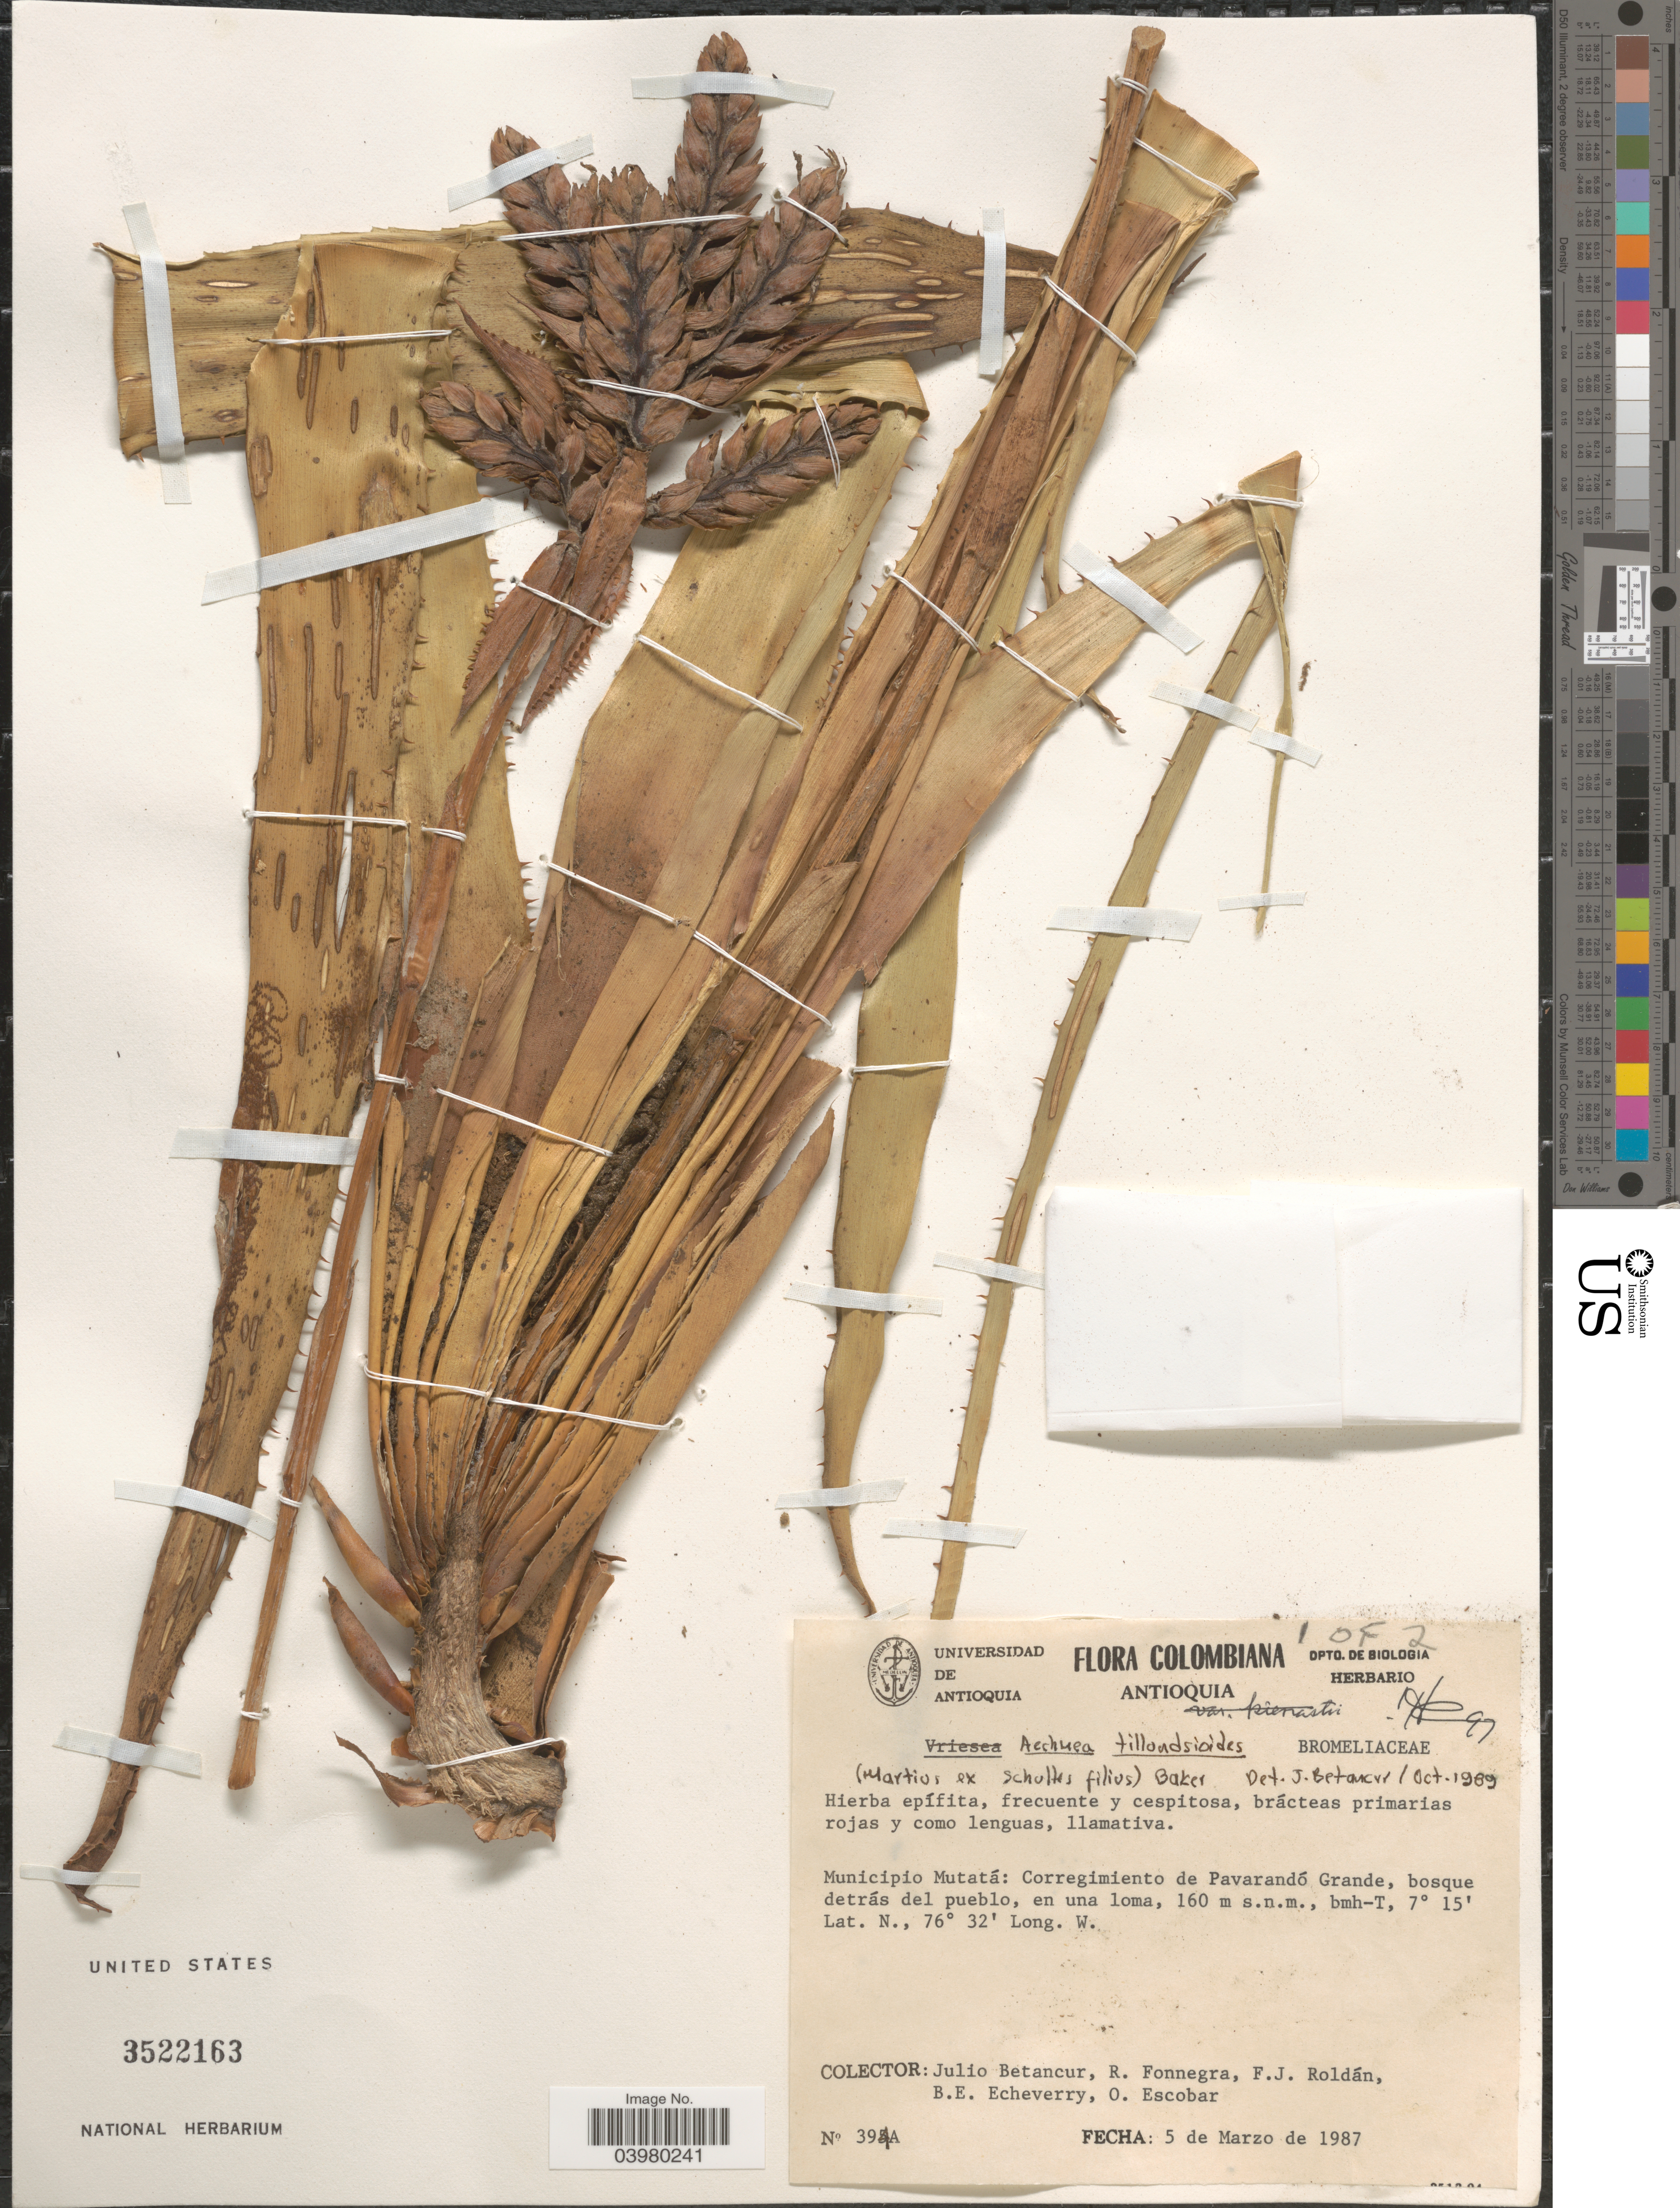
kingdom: Plantae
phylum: Tracheophyta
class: Liliopsida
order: Poales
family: Bromeliaceae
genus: Aechmea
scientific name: Aechmea tillandsioides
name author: (Mart. ex Schult. & Schult. f.) Baker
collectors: J. Betancur, R. Fonnegra G., F. J. Roldán, B. Echeverry & O. Escobar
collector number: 394A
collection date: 1987-03-05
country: Colombia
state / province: Antioquia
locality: Municipio Mutatá: Corregimiento de Pavarandó Grande, bosque detrás del pueblo, en una loma.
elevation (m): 160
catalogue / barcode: US 3522163